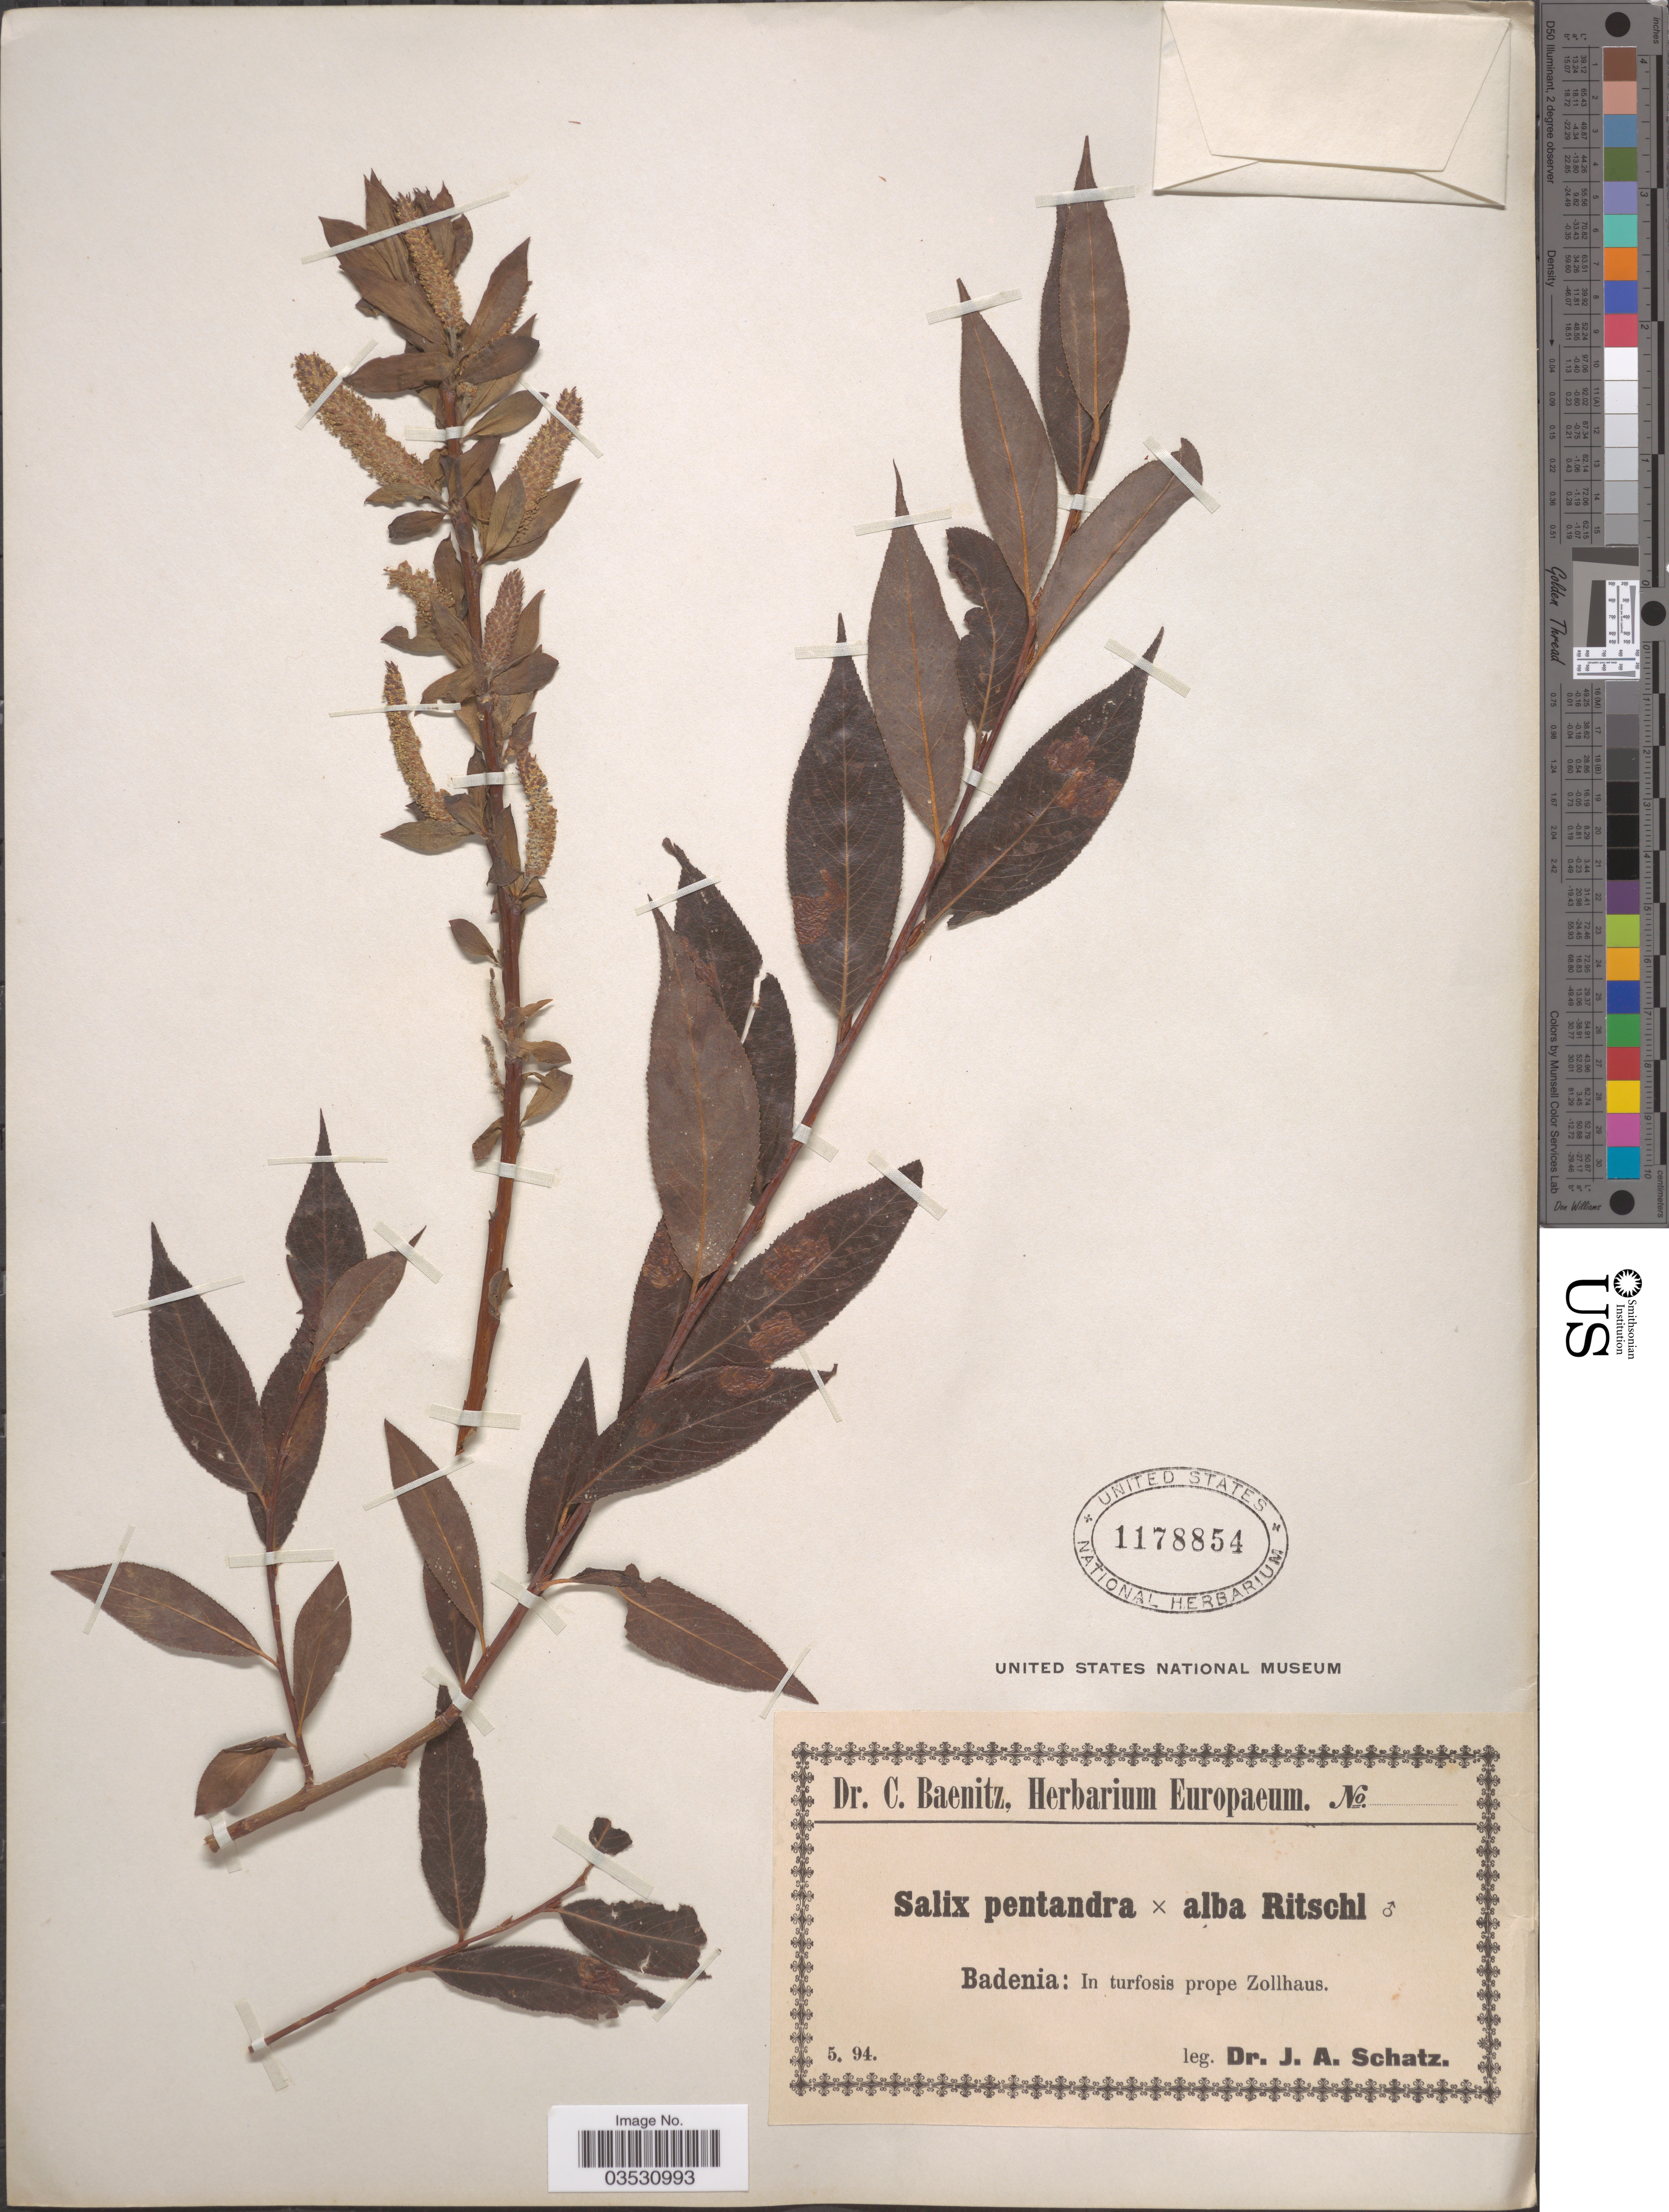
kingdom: Plantae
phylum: Tracheophyta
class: Magnoliopsida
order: Malpighiales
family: Salicaceae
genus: Salix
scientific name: Salix pentandra x S. alba L.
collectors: J. Schatz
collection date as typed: Transcribed d/m/y: /5/94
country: Germany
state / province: Baden-Württemberg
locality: Badenia: In turfosis prope Zollhaus.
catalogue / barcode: US 1178854